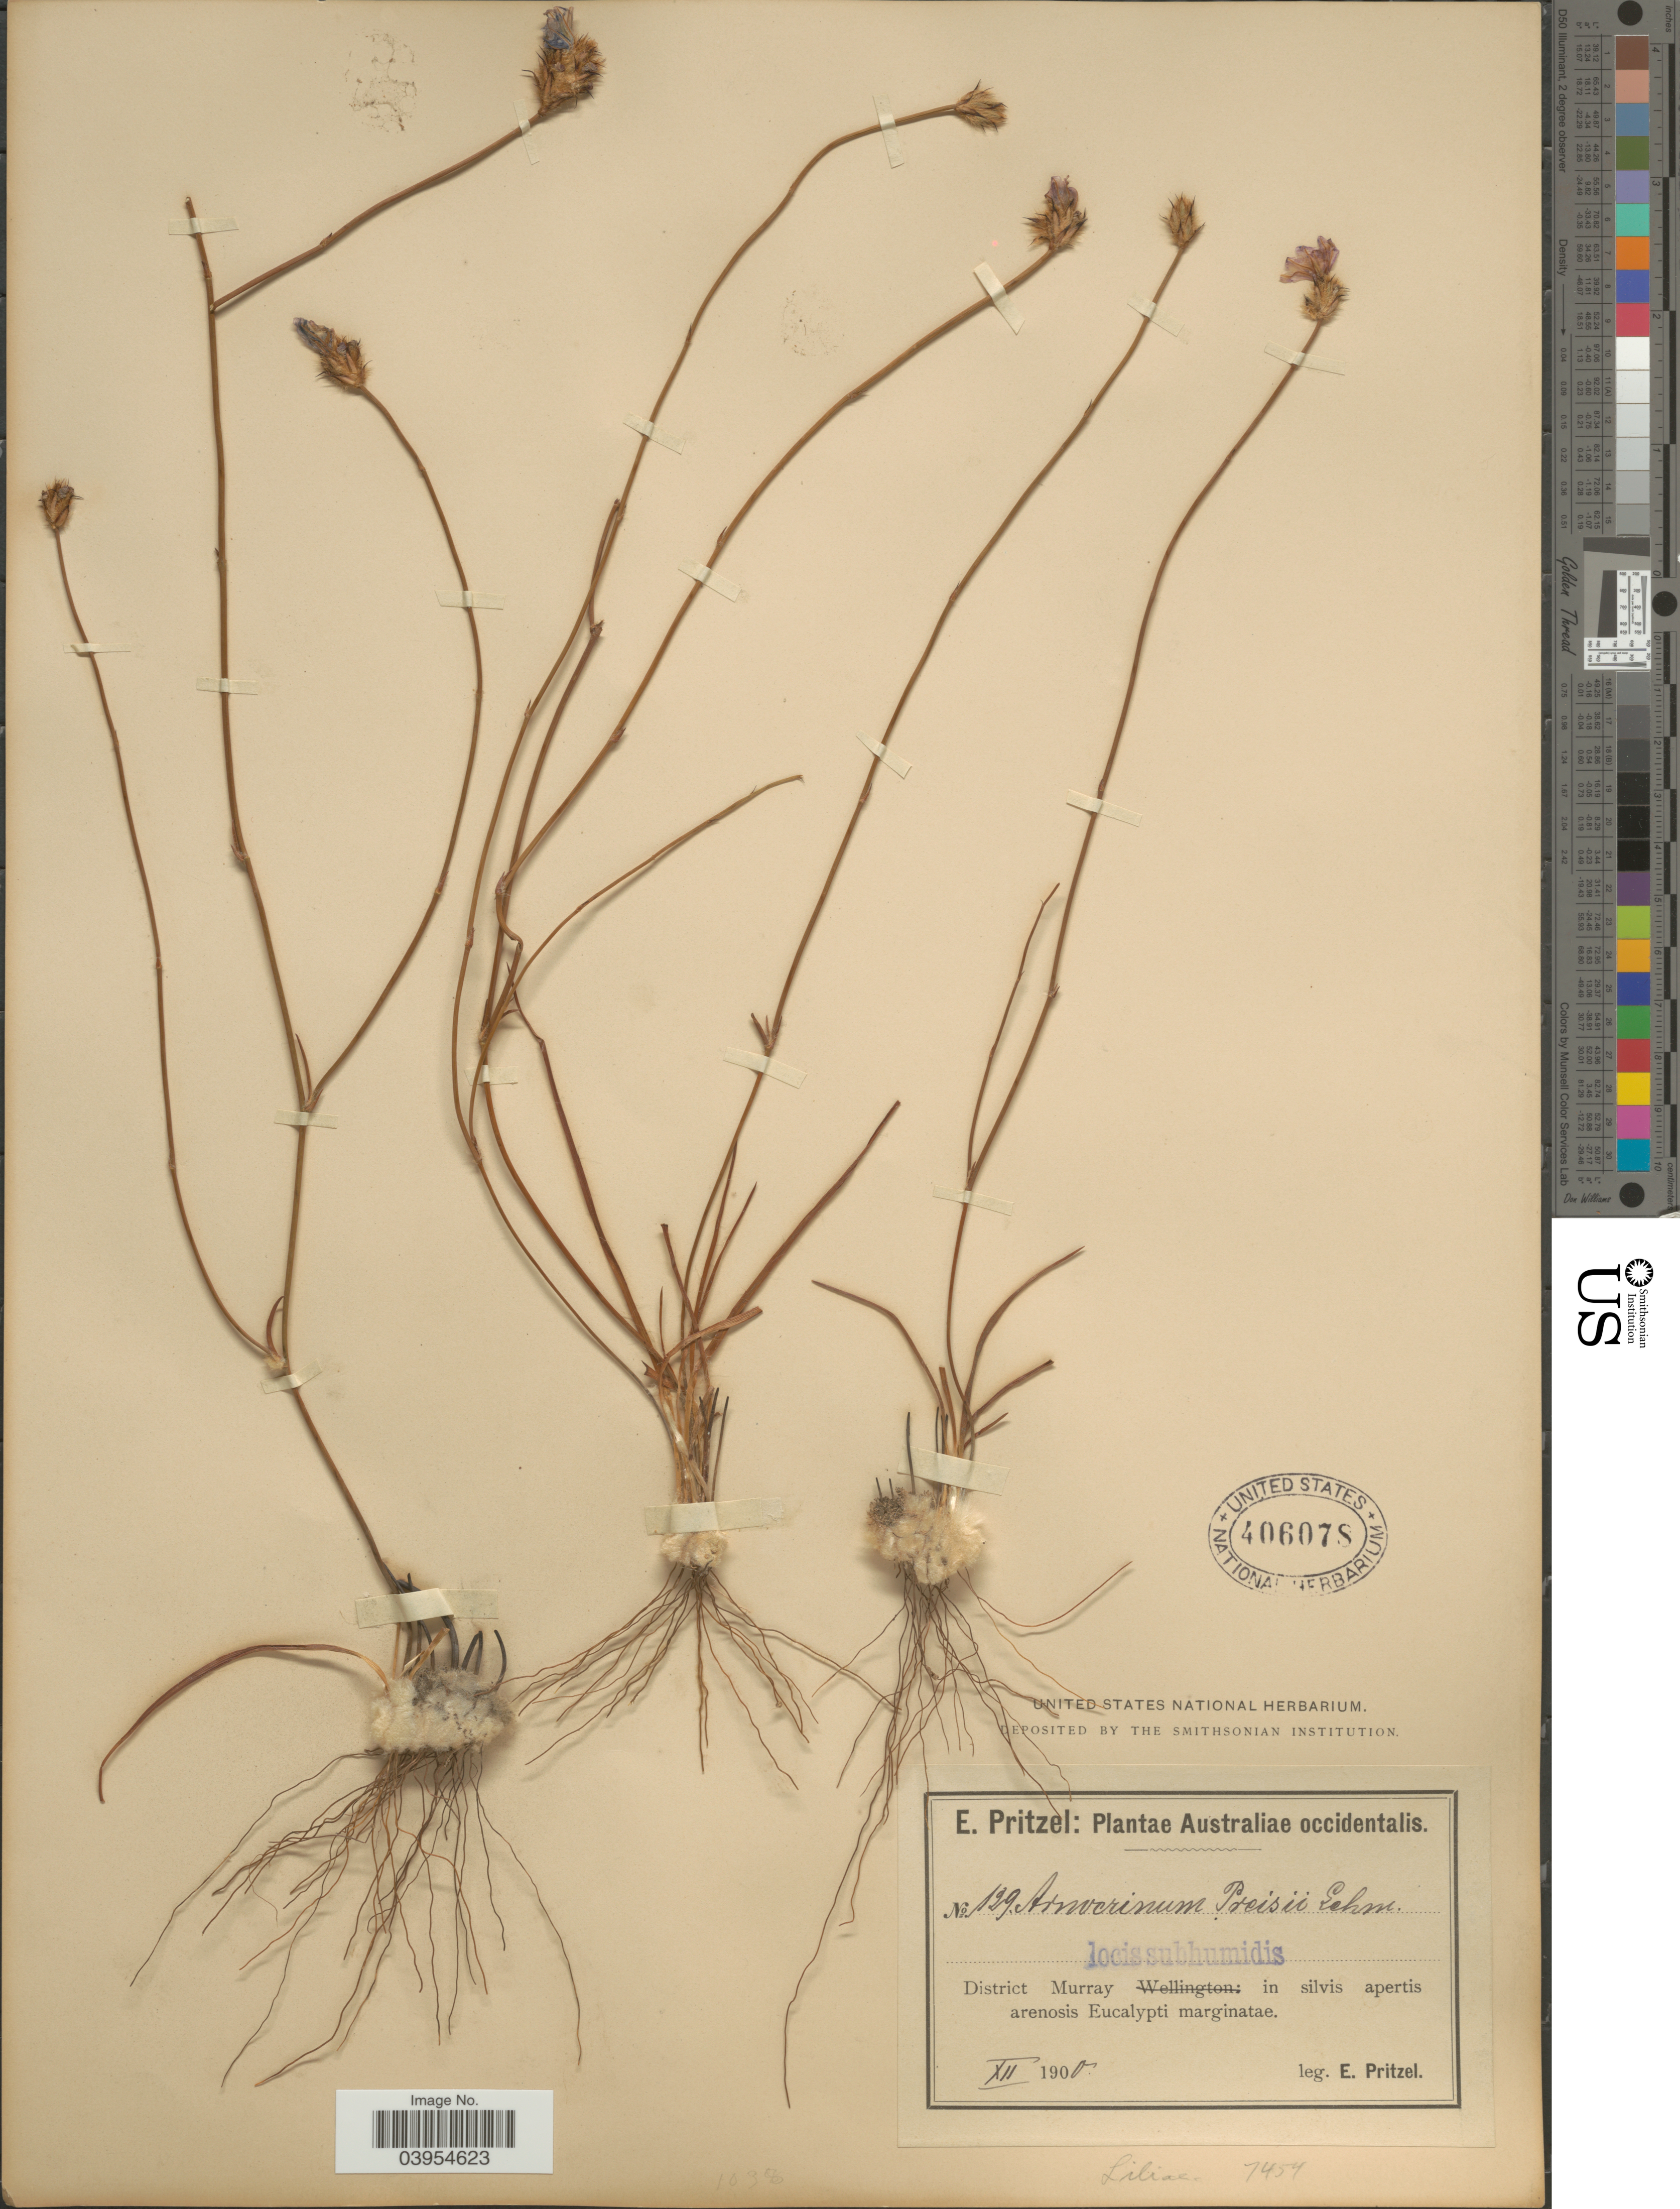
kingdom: Plantae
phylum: Tracheophyta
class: Liliopsida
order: Asparagales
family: Asphodelaceae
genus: Arnocrinum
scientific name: Arnocrinum preisii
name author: Lehm.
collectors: E. G. Pritzel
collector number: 129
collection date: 1900-12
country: Australia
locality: Australiae occidentalis. District Murray in silvis apertis arenosis Eucalypti marginatae.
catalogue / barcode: US 406078